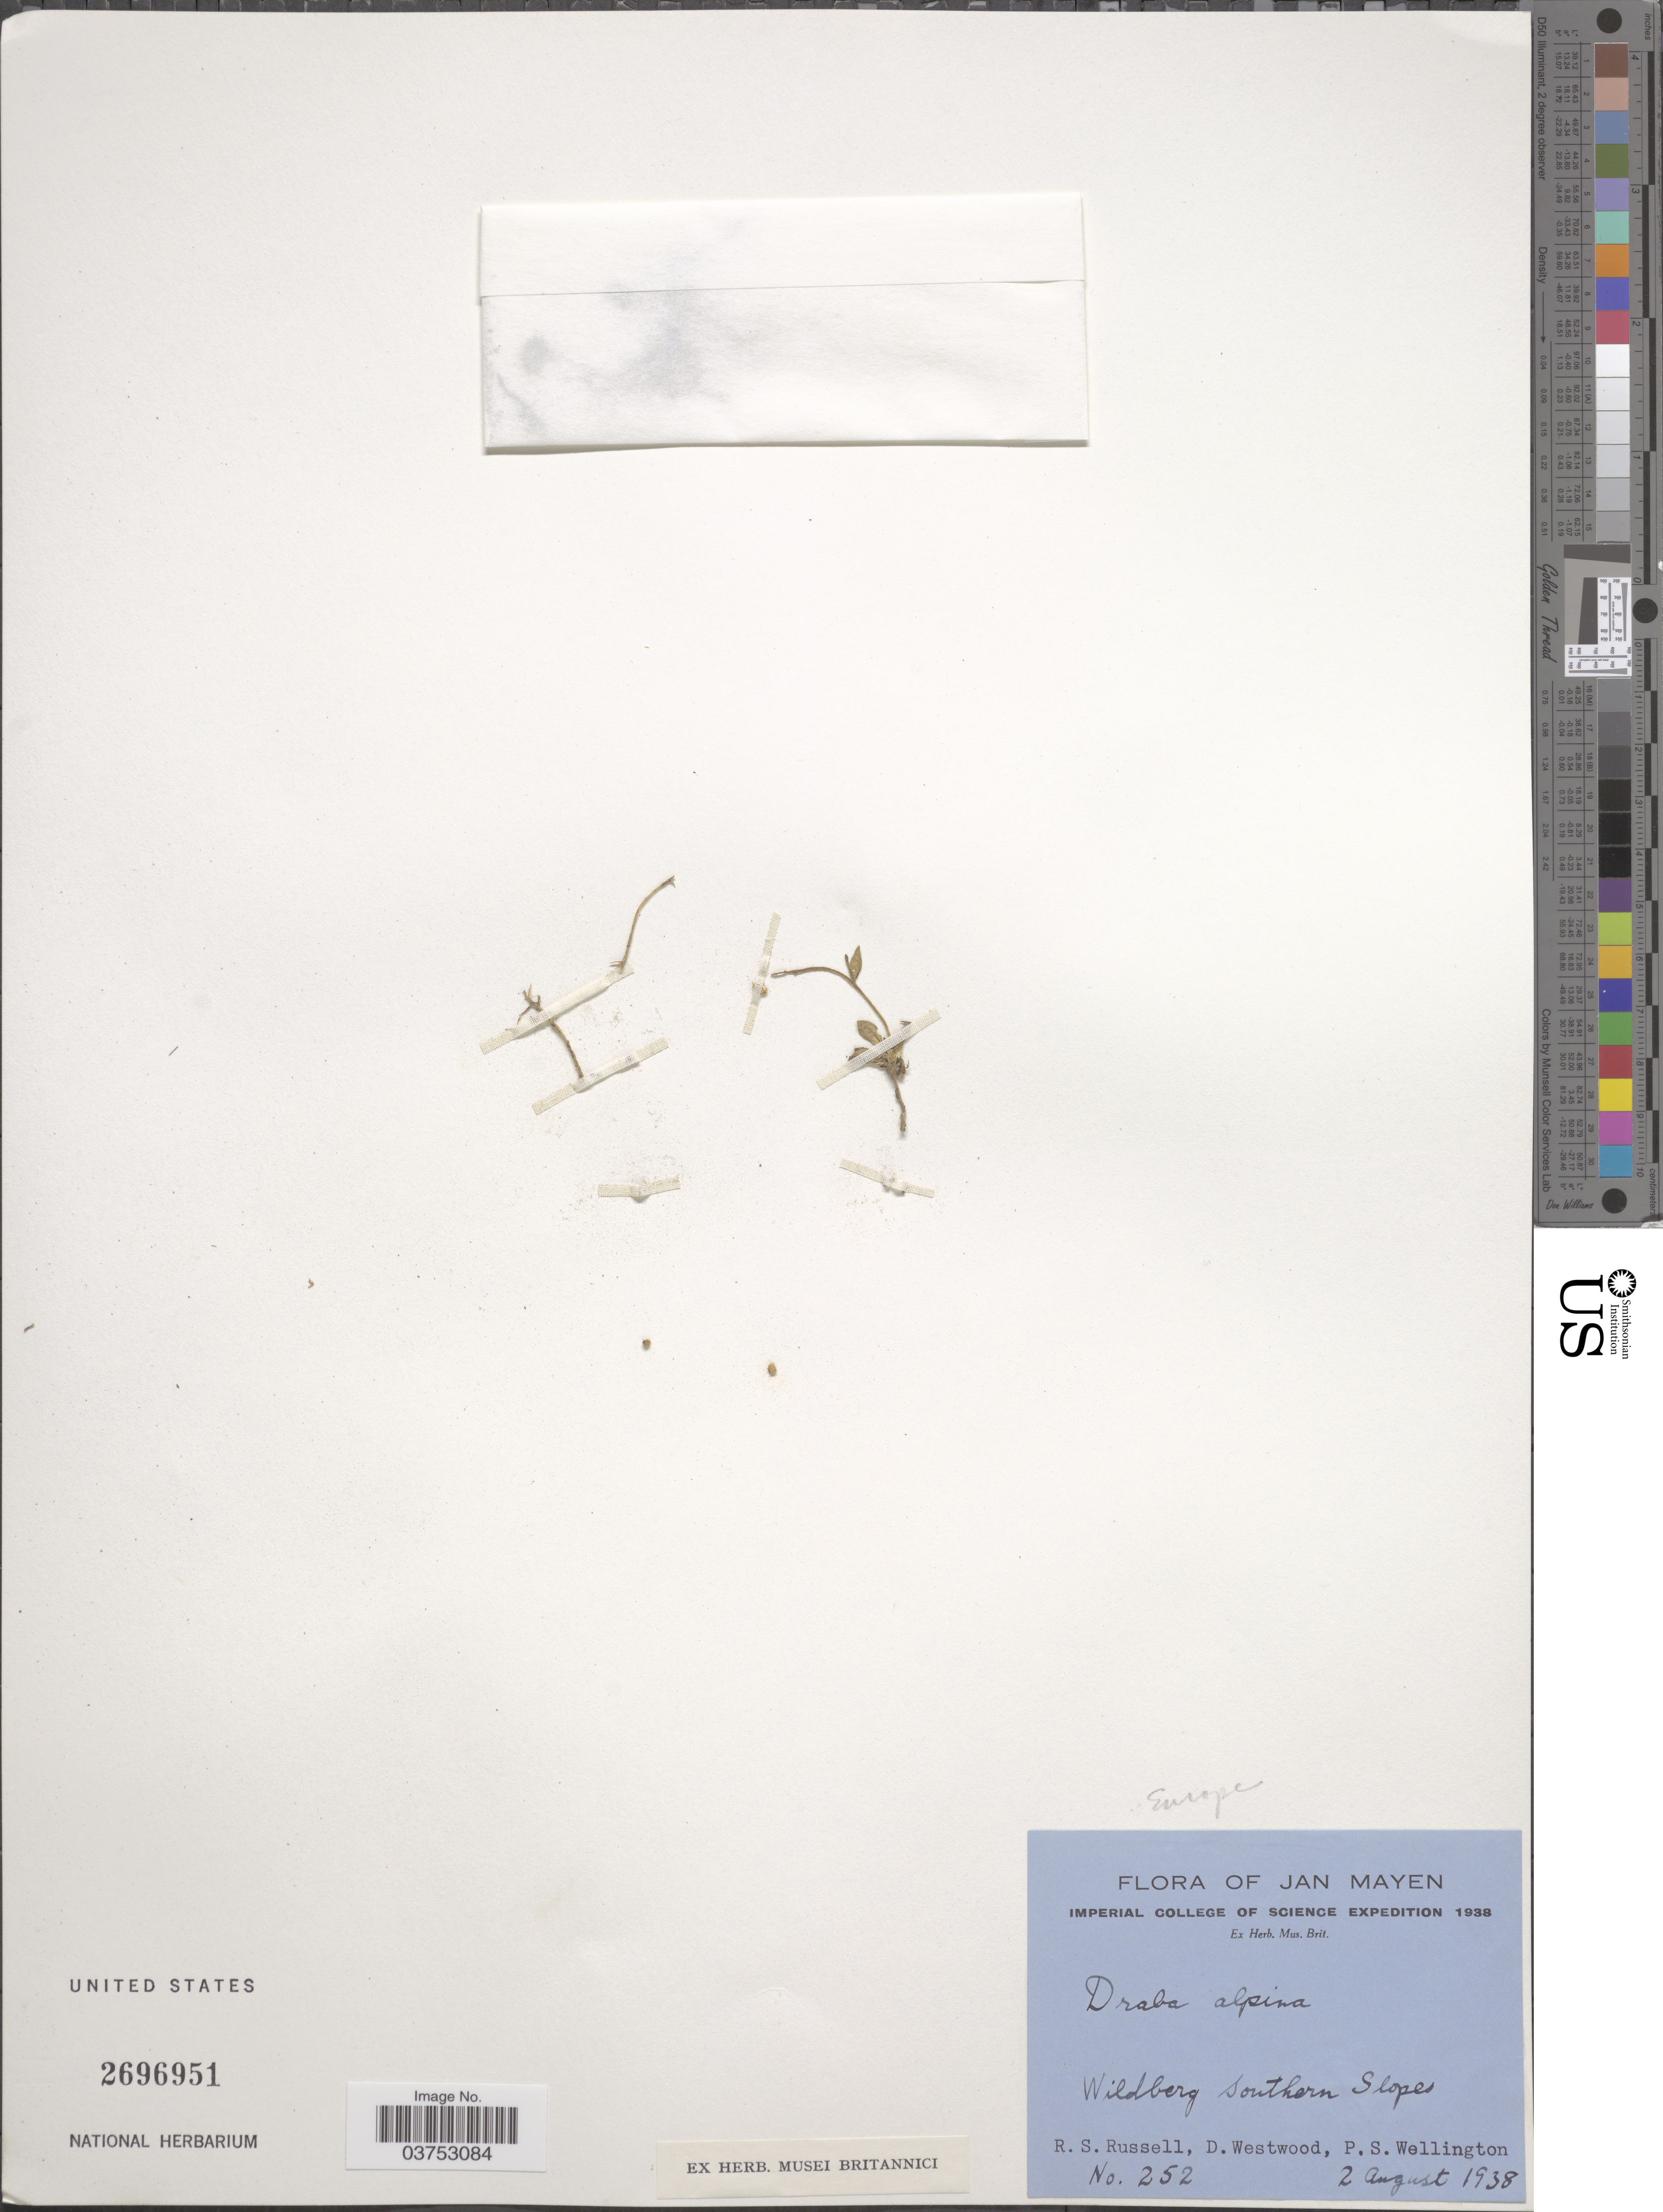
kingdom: Plantae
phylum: Tracheophyta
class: Magnoliopsida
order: Brassicales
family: Brassicaceae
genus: Draba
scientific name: Draba alpina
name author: L.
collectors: R. Russell, D. Westwood & P. Wellington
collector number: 252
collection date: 1938-08-02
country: Norway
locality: Jan Mayen. Europe. Wildberg southern slope.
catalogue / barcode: US 2696951